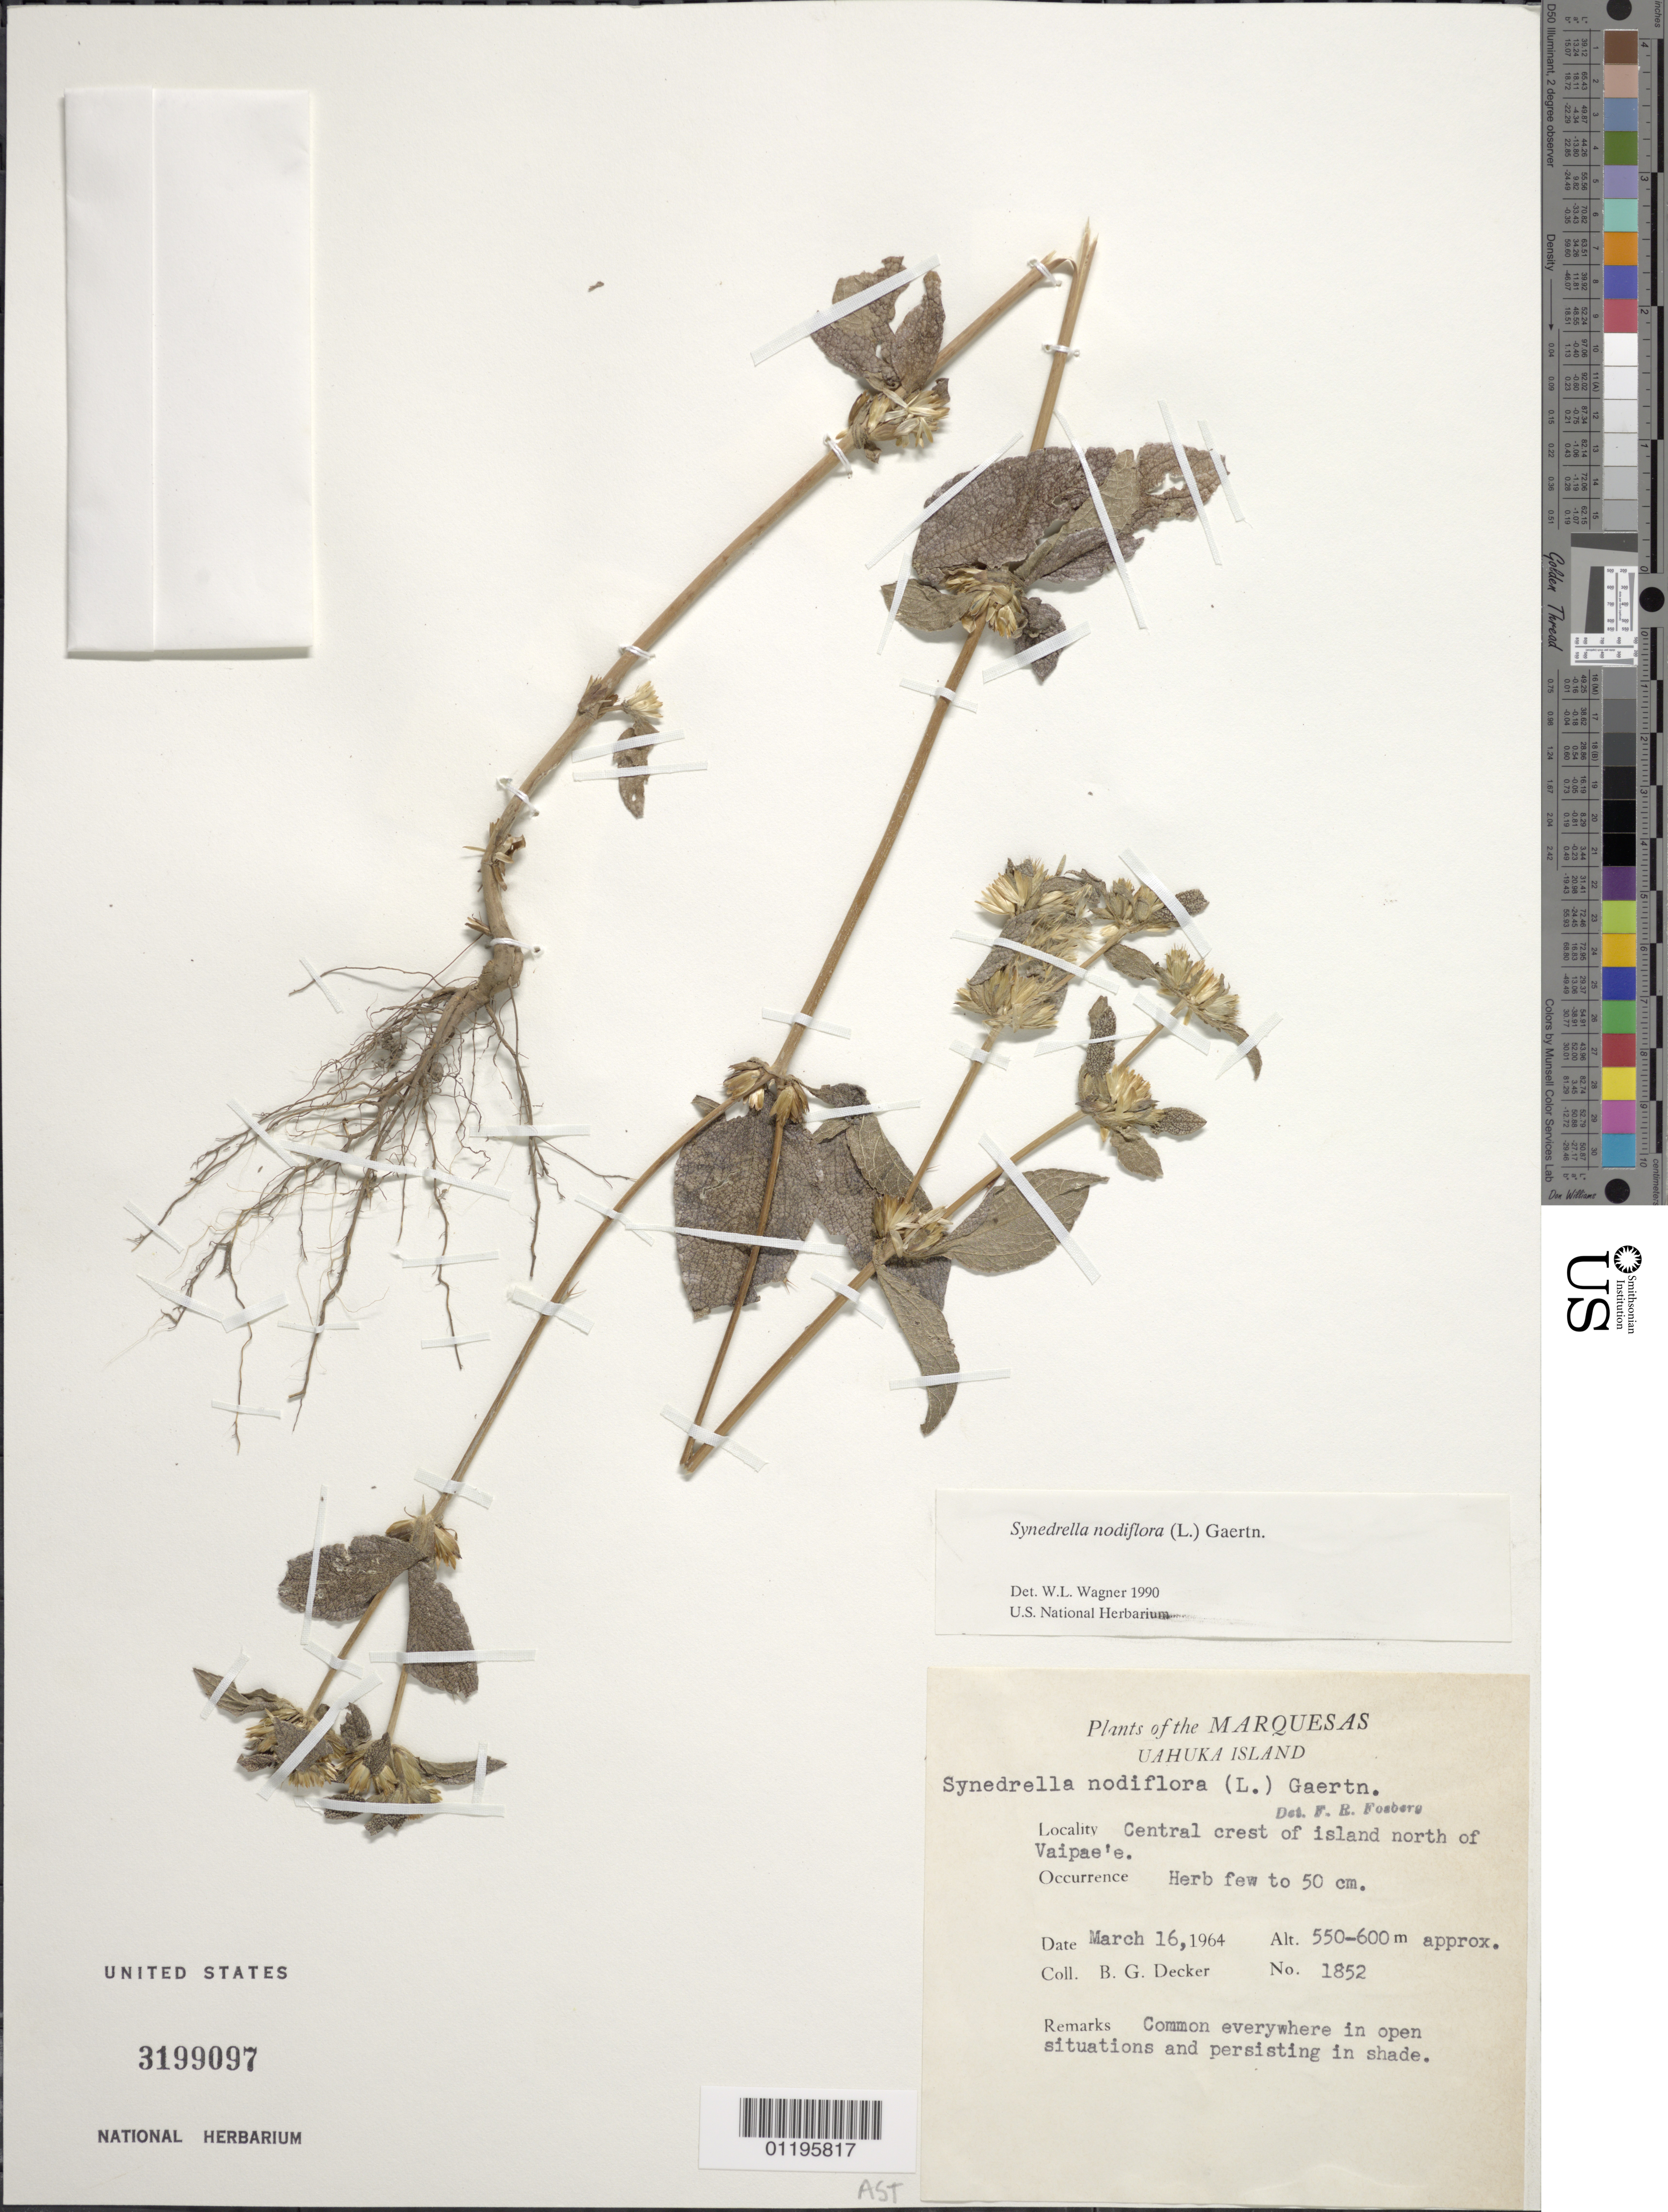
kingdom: Plantae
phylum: Tracheophyta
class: Magnoliopsida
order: Asterales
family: Asteraceae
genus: Synedrella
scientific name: Synedrella nodiflora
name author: (L.) Gaertn.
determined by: Wagner, W. L., (BOT), Smithsonian Institution - National Museum of Natural History (UNITED STATES)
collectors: B. G. Decker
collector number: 1852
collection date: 1964-03-16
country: French Polynesia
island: Ua Huka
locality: central crest of island N of Vaipae'e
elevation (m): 550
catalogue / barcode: US 3199097